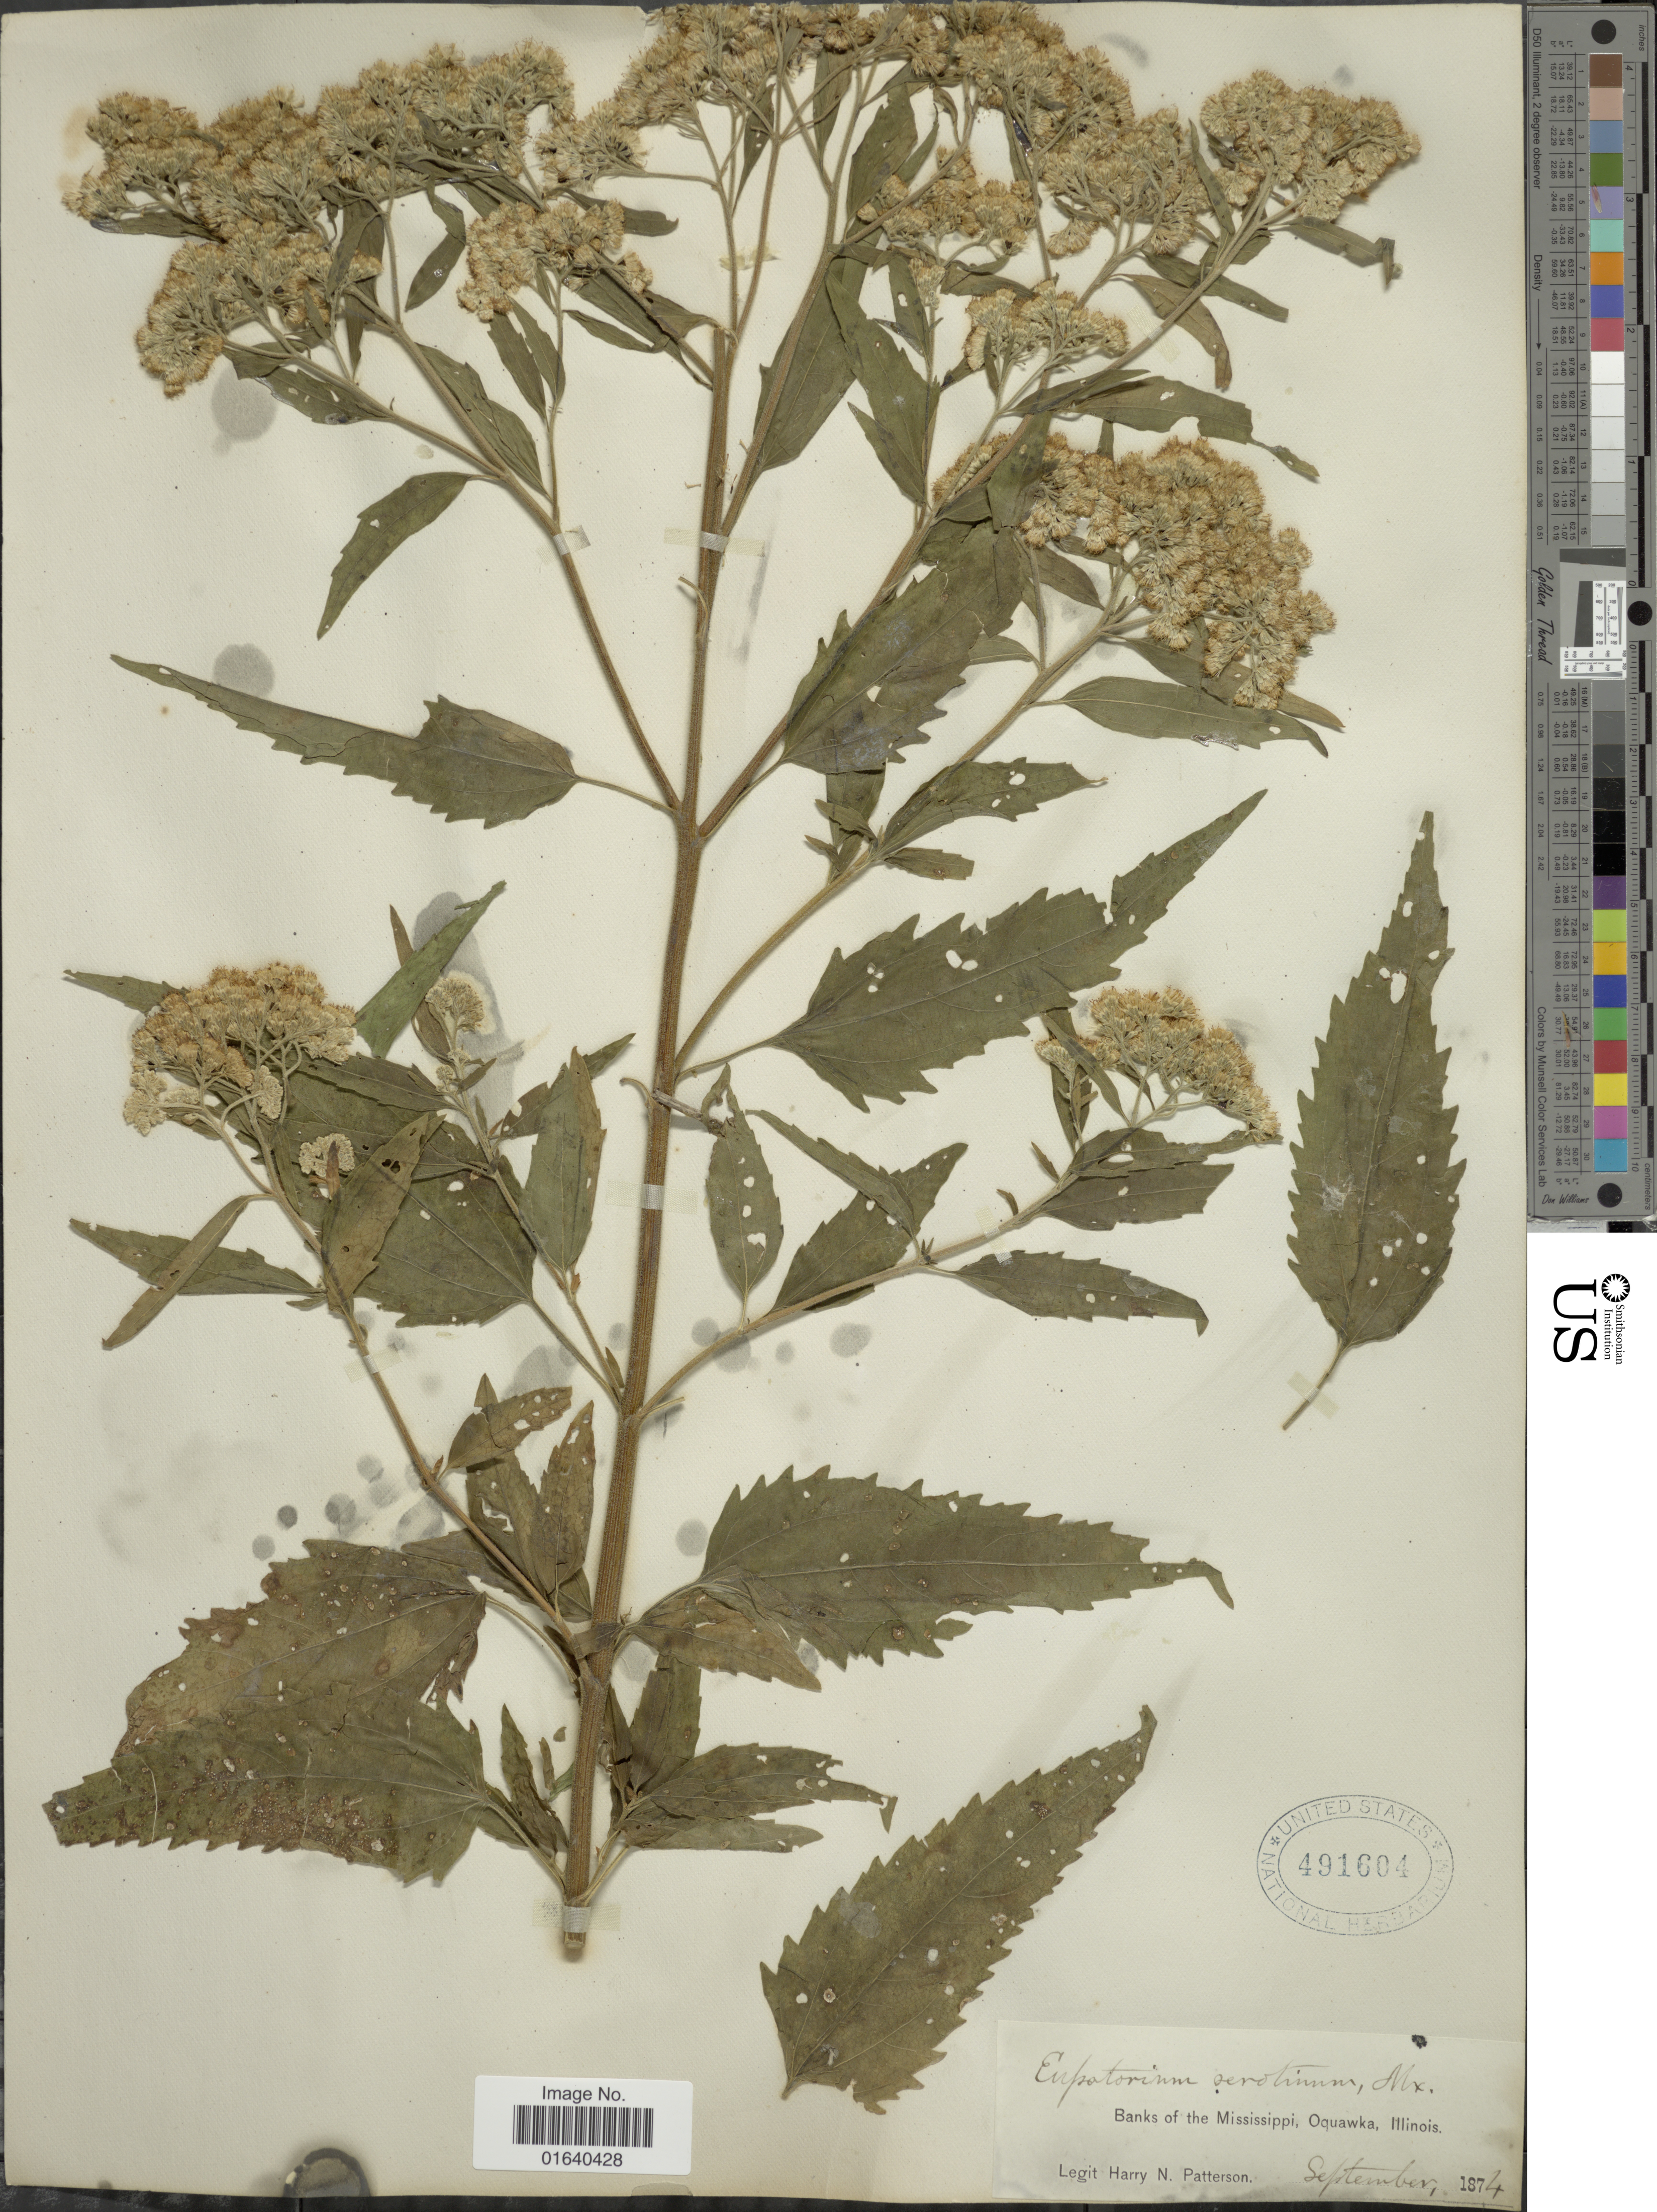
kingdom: Plantae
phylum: Tracheophyta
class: Magnoliopsida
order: Asterales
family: Asteraceae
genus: Eupatorium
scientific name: Eupatorium serotinum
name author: Michx.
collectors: H. N. Patterson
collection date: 1874-09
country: United States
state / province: Illinois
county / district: Henderson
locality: Banks of the Mississippi, Oquawka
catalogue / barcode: US 491604